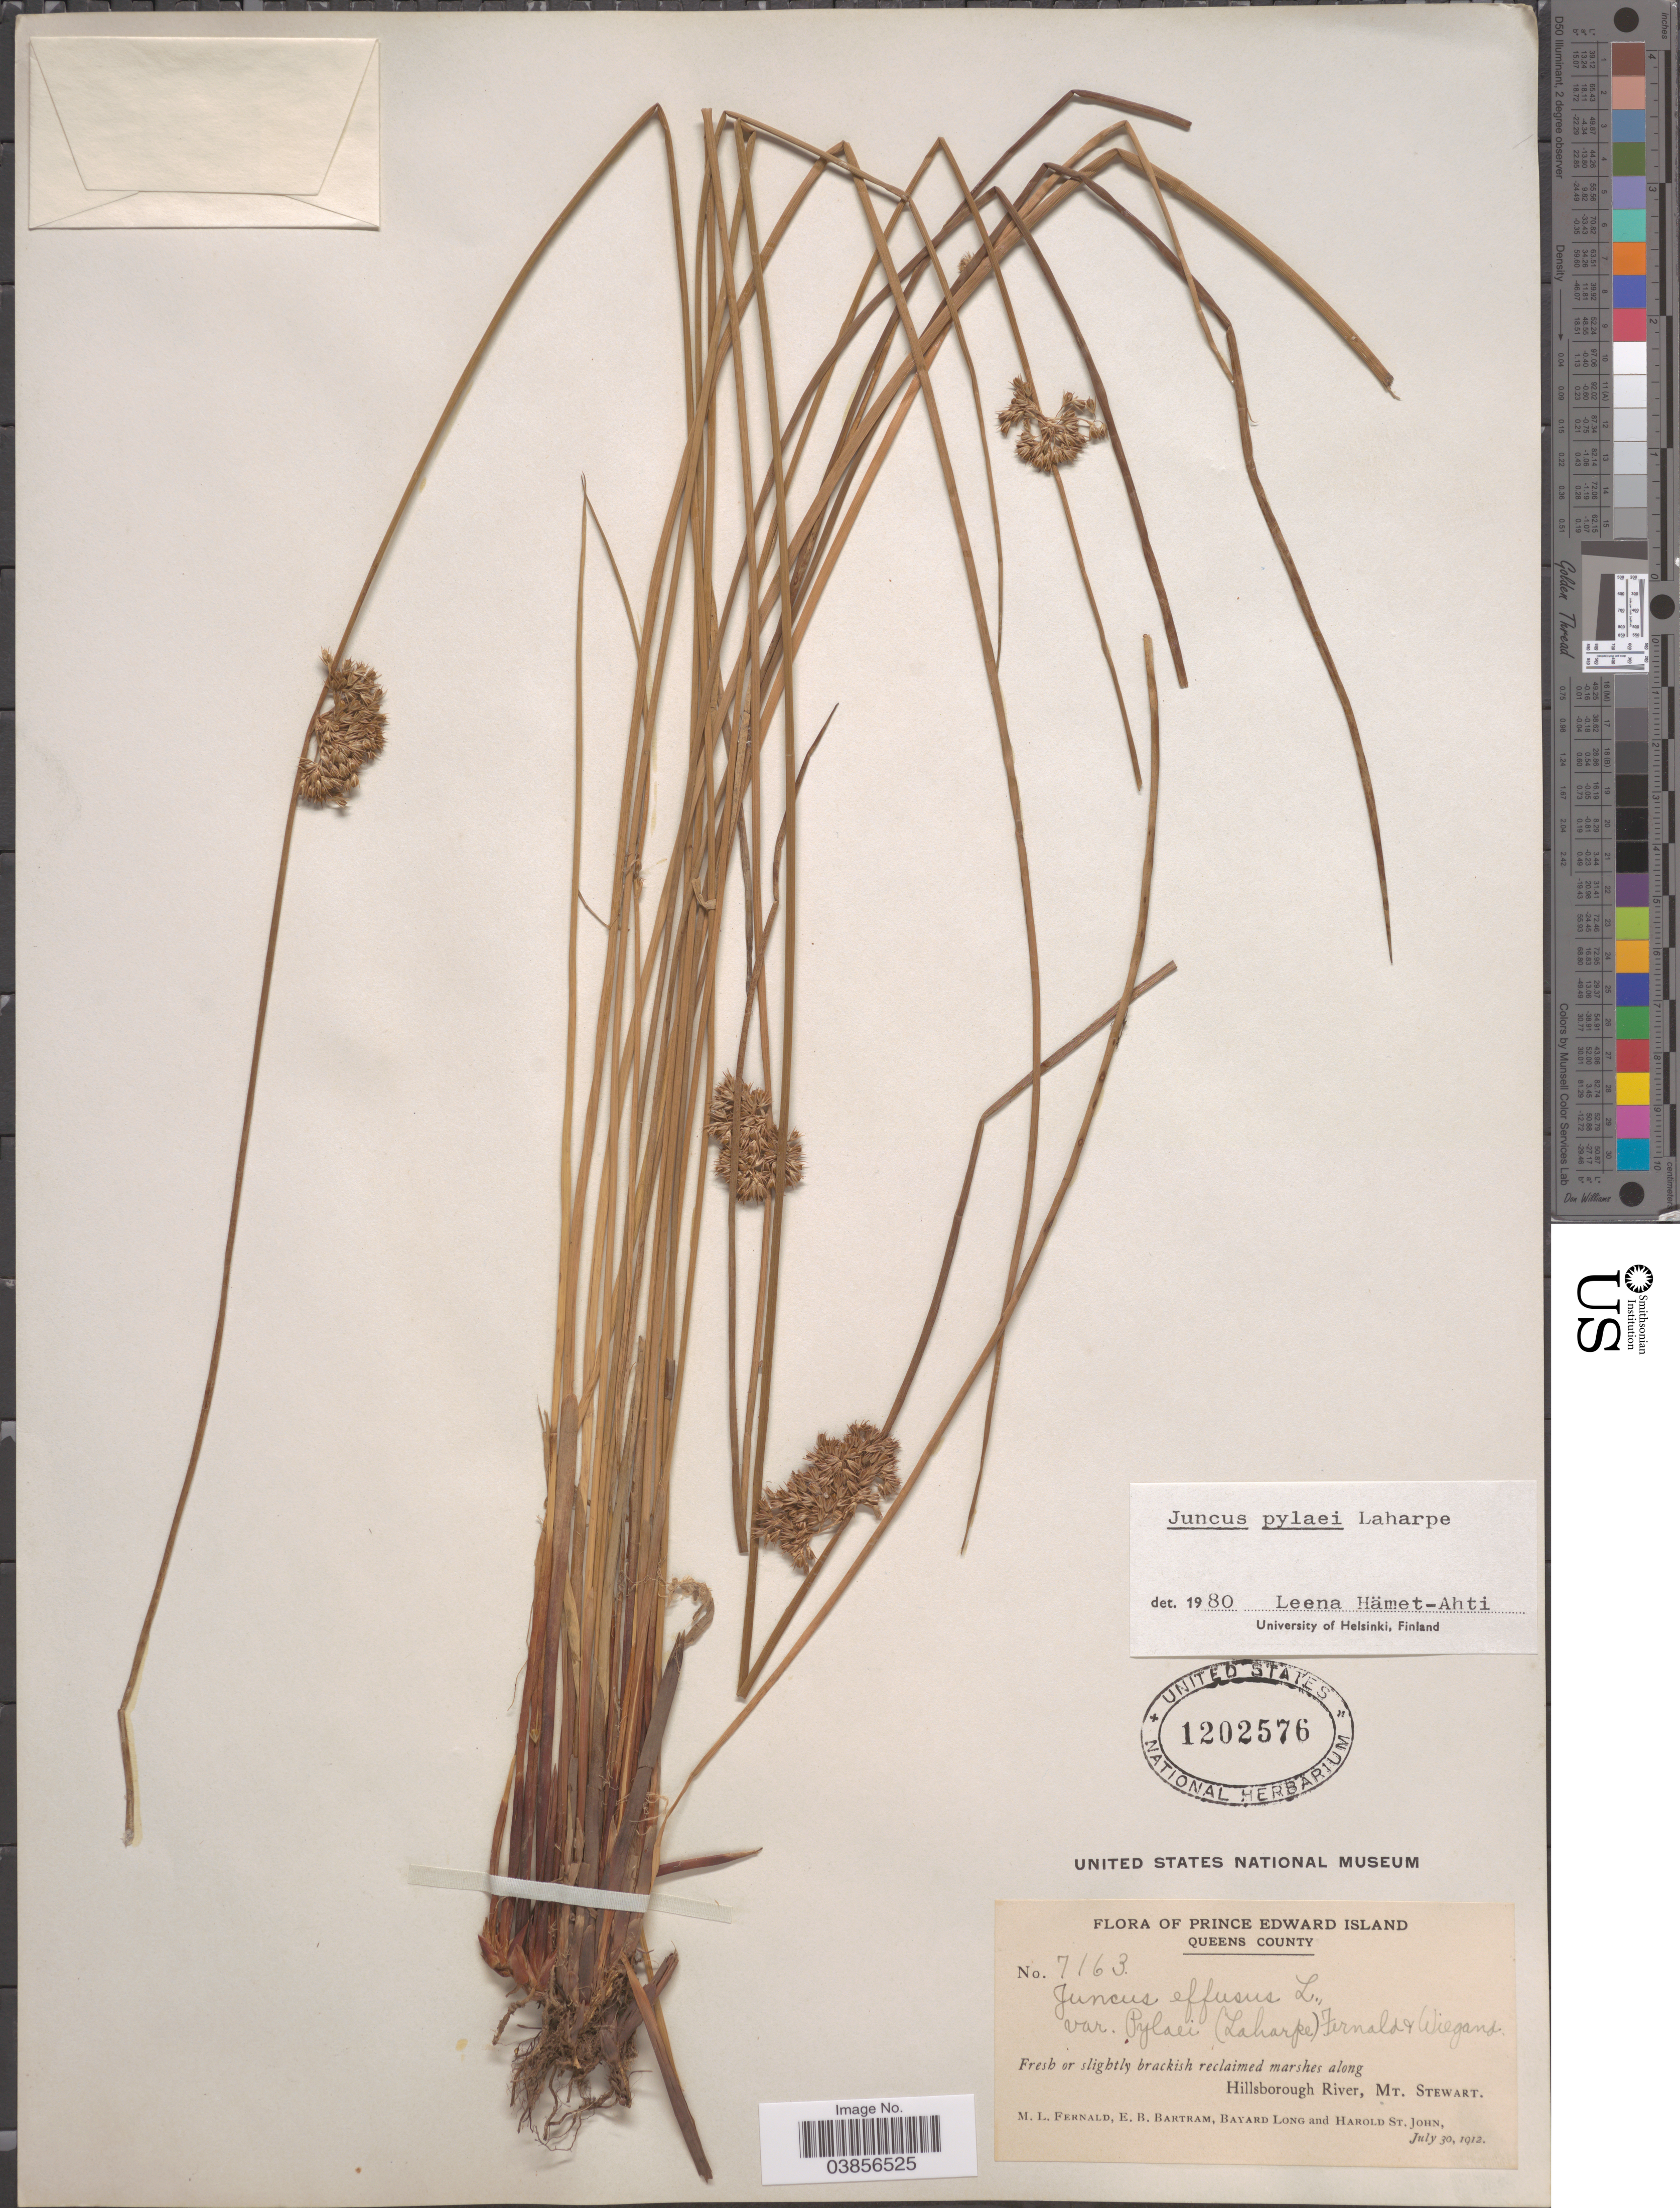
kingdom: Plantae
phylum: Tracheophyta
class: Liliopsida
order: Poales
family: Juncaceae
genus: Juncus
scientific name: Juncus pylaei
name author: Laharpe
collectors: M. L. Fernald, E. B. Bartram, B. Long & H. St. John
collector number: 7163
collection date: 1912-07-30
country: Canada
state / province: Prince Edward Island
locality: Queens County. Hillsborough River, Mt. Stewart.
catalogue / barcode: US 1202576